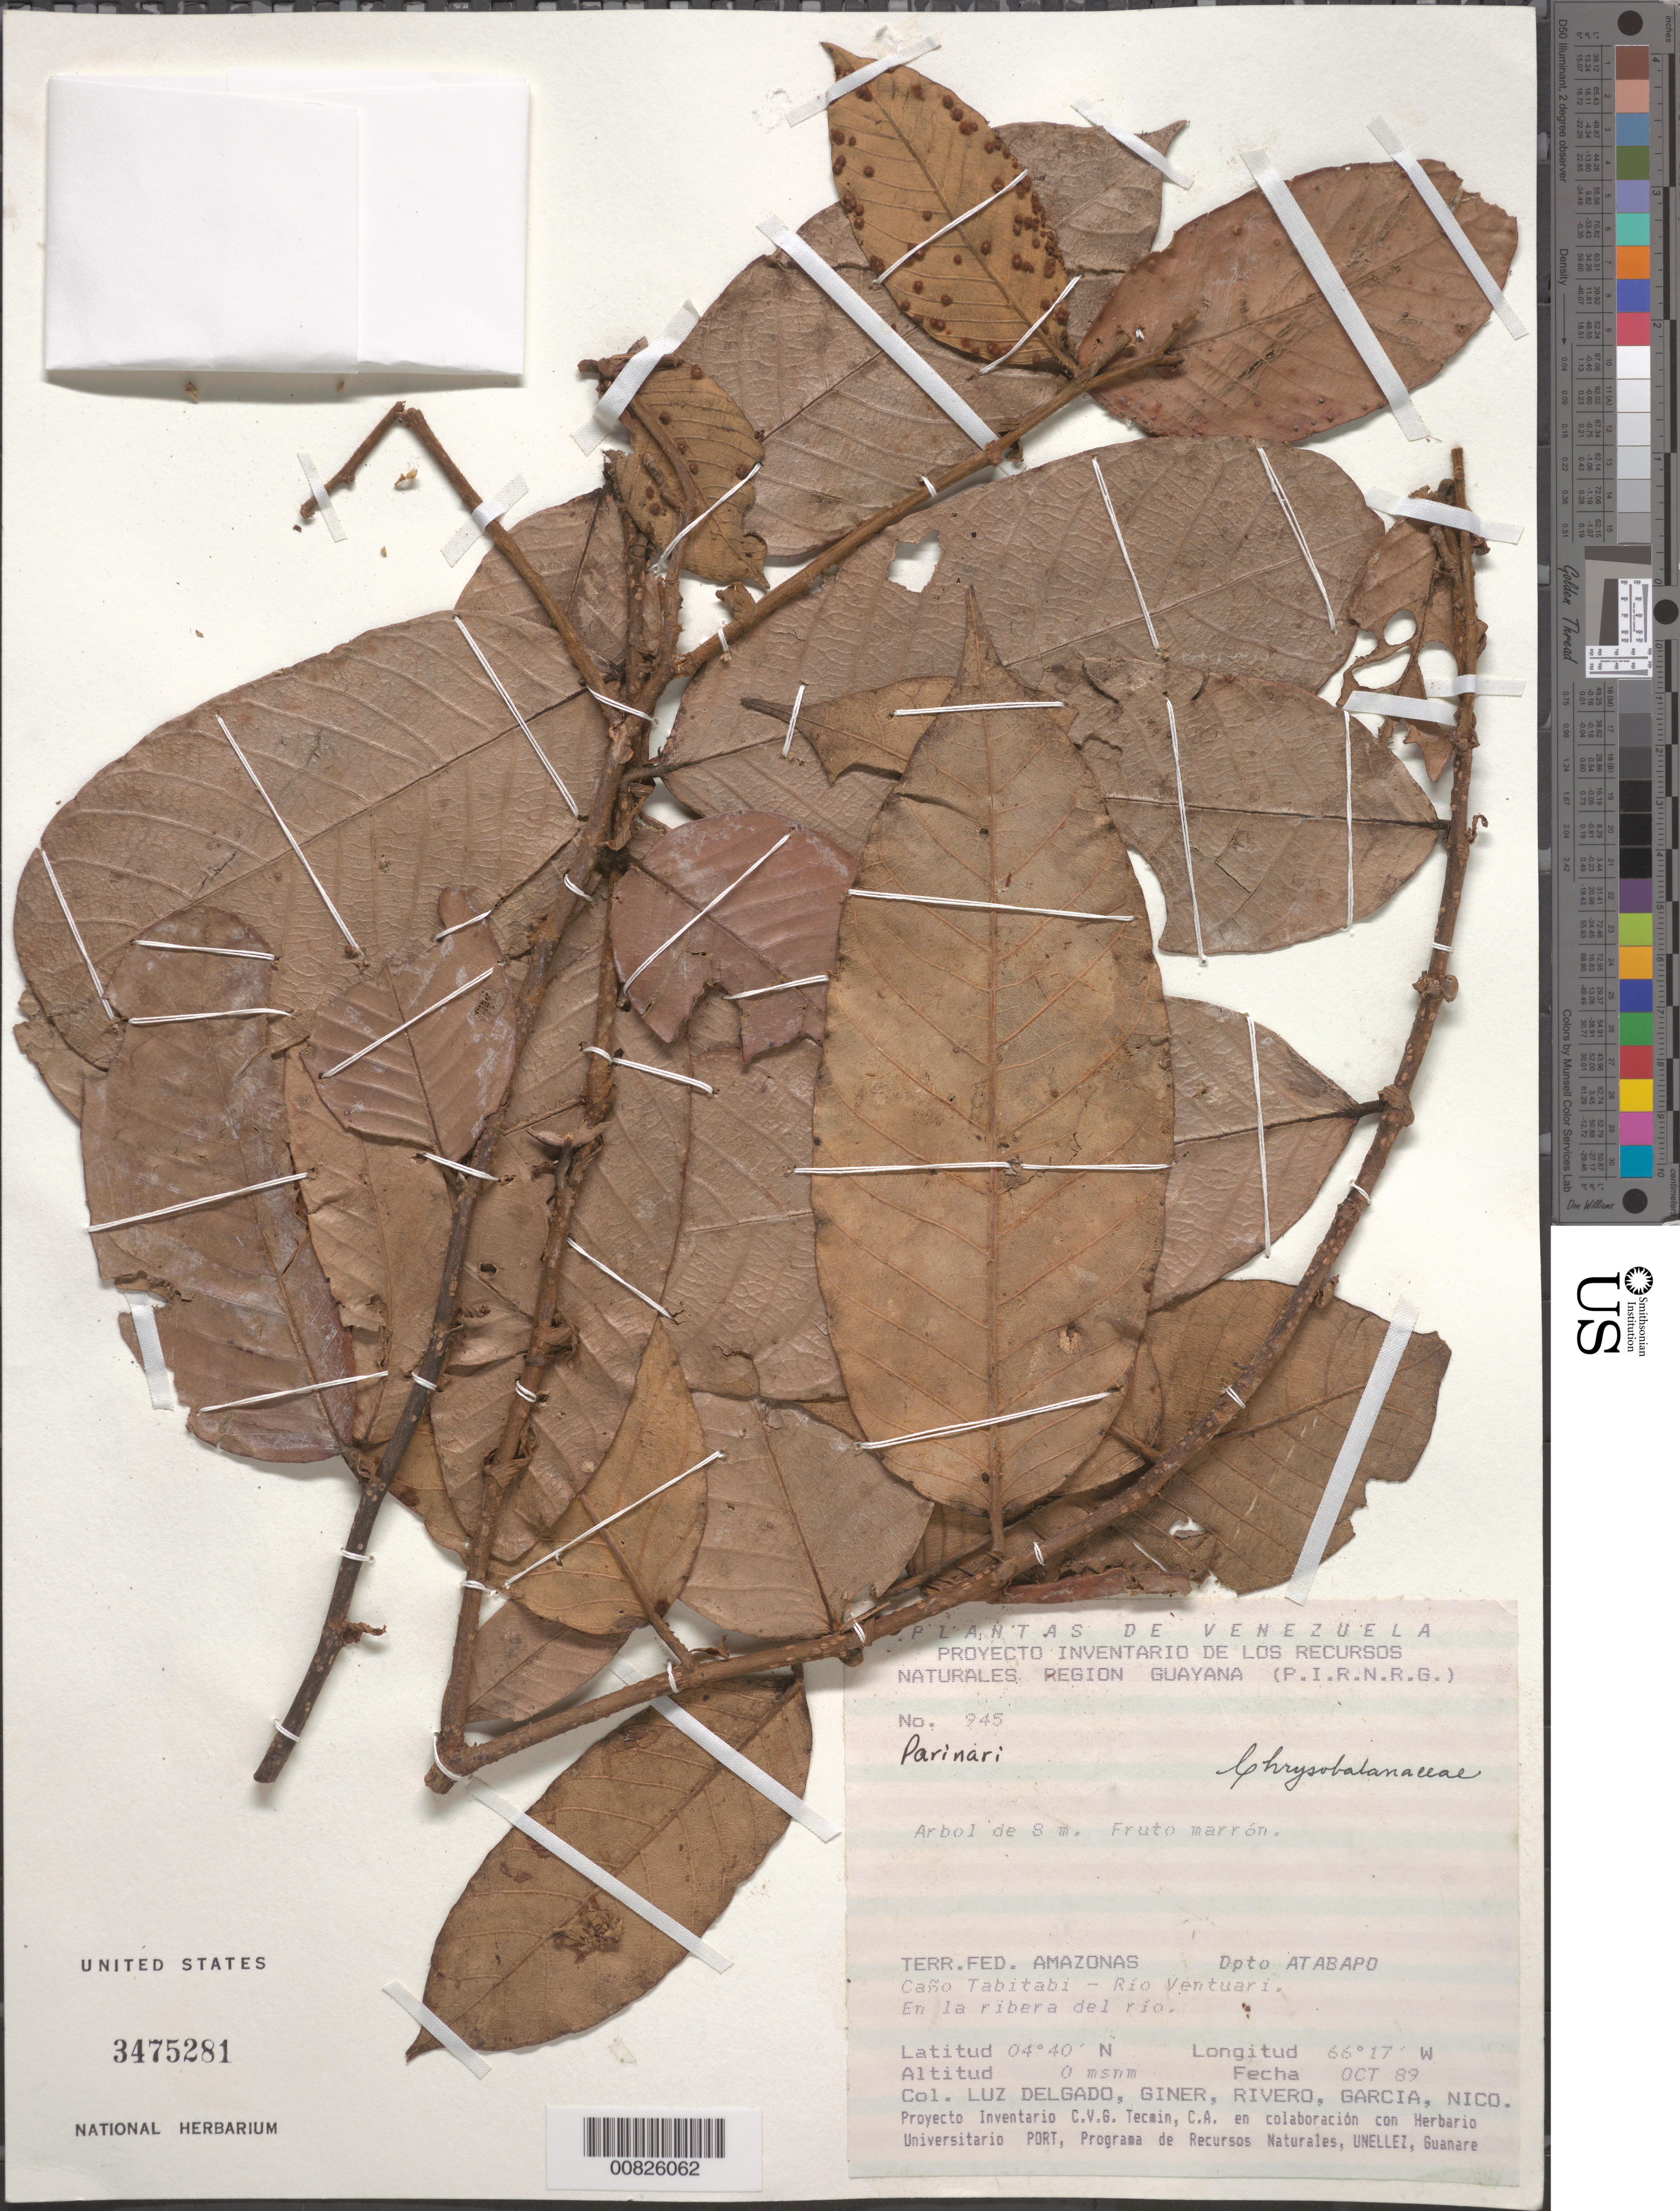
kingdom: Plantae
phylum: Tracheophyta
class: Magnoliopsida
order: Malpighiales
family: Chrysobalanaceae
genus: Parinari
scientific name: Parinari sp.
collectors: L. Delgado V., S. Giner, -. Rivero, H. Garcia & L. Nico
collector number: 945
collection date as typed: Oct-89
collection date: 1989-10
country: Venezuela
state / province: Amazonas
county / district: Atabapo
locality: Caño Tabitabi - Río Ventuarí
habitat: Riverbank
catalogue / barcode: US 3475281